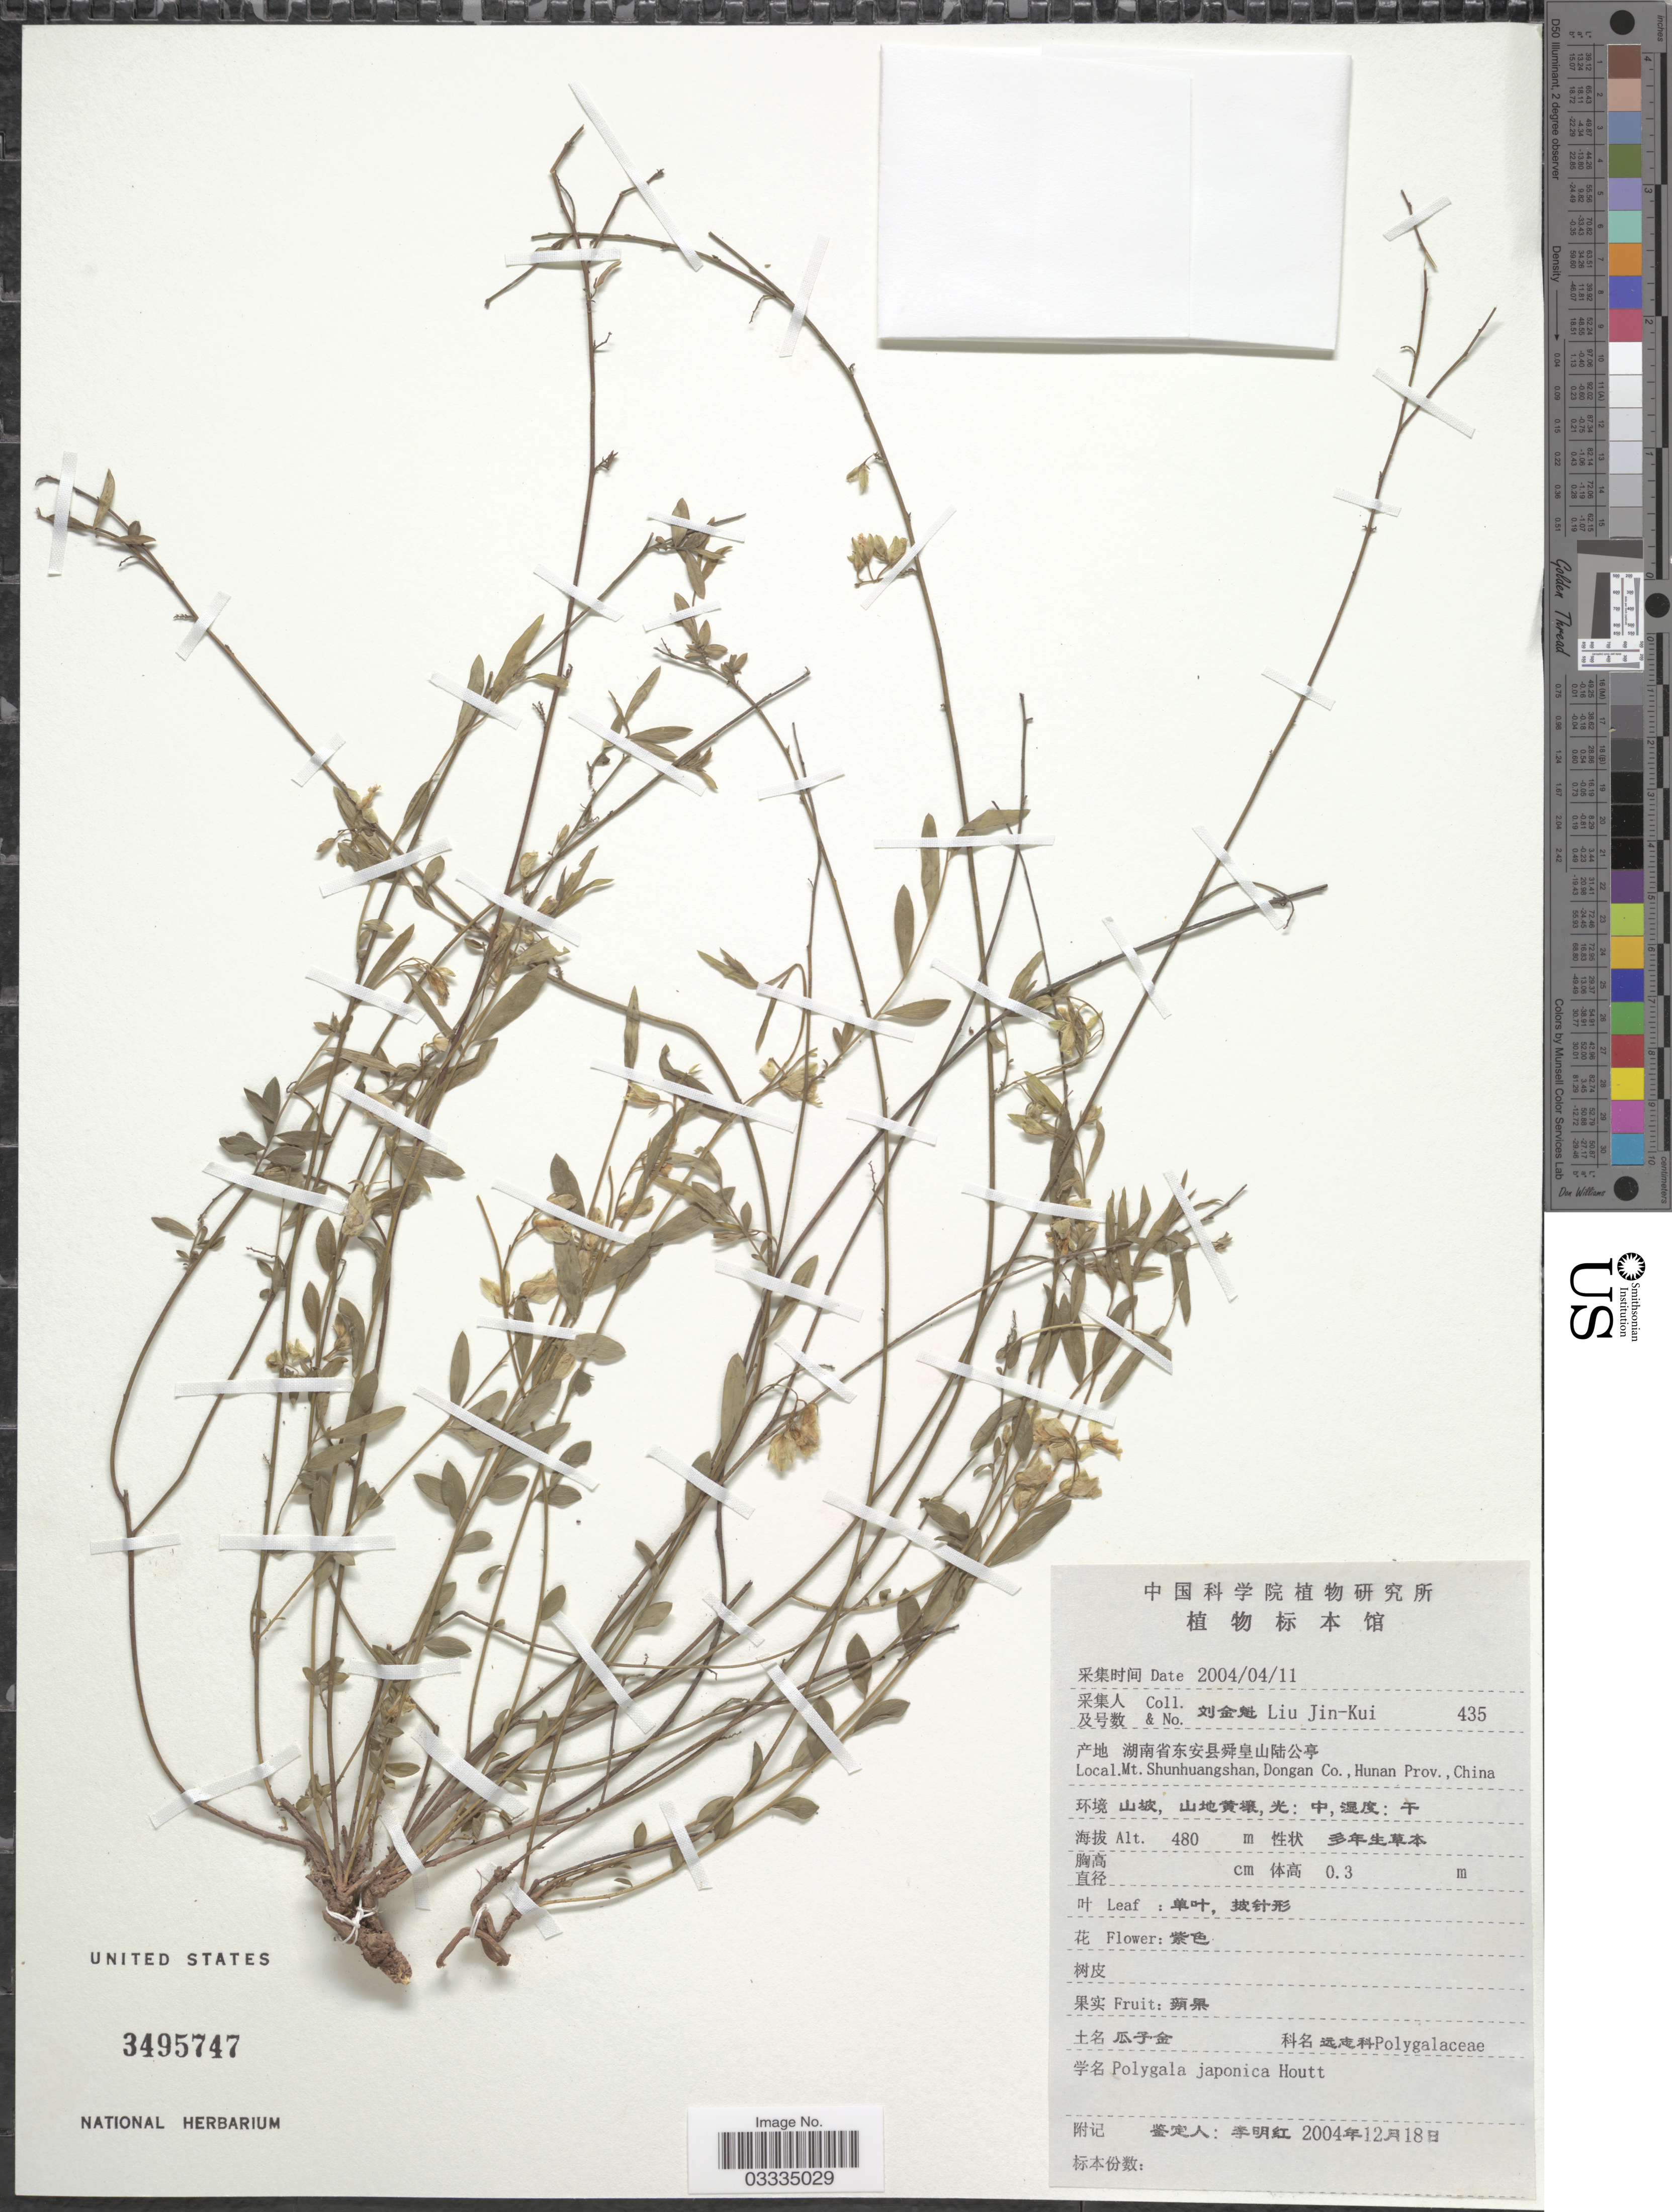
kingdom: Plantae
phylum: Tracheophyta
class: Magnoliopsida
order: Fabales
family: Polygalaceae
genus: Polygala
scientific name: Polygala japonica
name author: Houtt.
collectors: Liu Jin-Kui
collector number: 435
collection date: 2004-04-11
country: China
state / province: Hunan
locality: Mt. Shunhuangshan, Dongan Co.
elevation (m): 480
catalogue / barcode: US 3495747